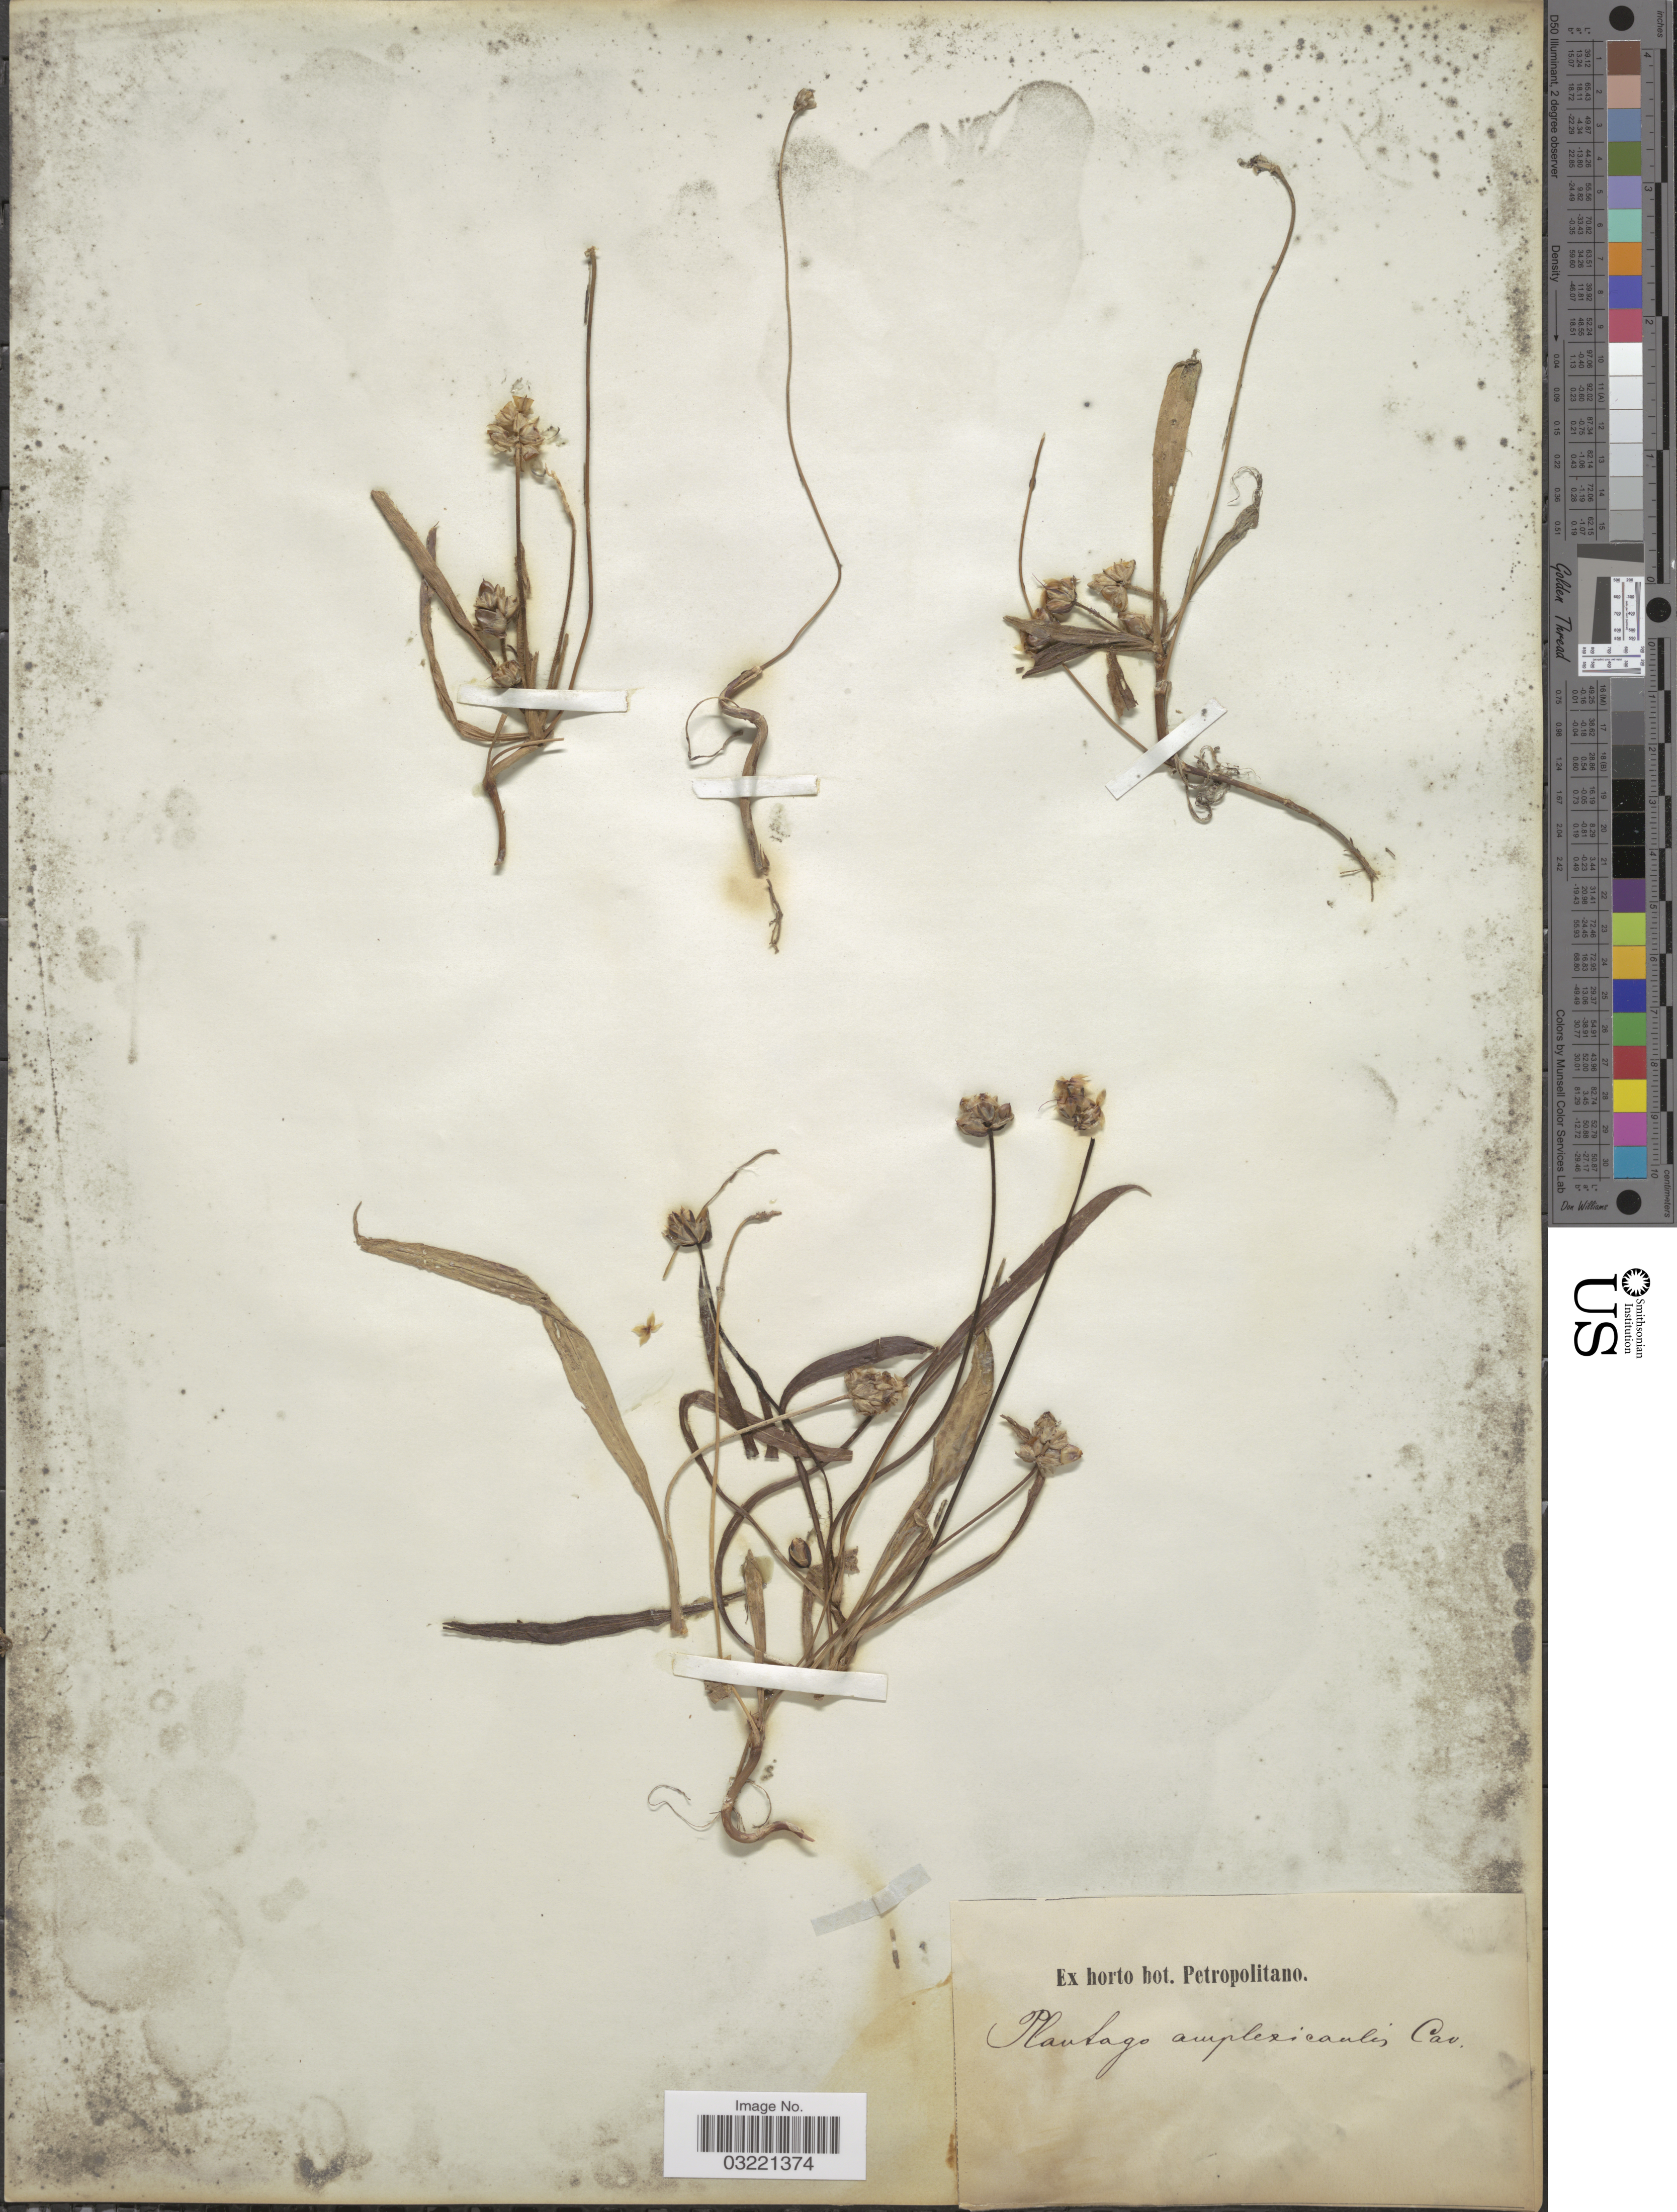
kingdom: Plantae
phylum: Tracheophyta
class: Magnoliopsida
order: Lamiales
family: Plantaginaceae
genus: Plantago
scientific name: Plantago amplexicaulis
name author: Cav.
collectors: ex Horto Bot. Petropolitano